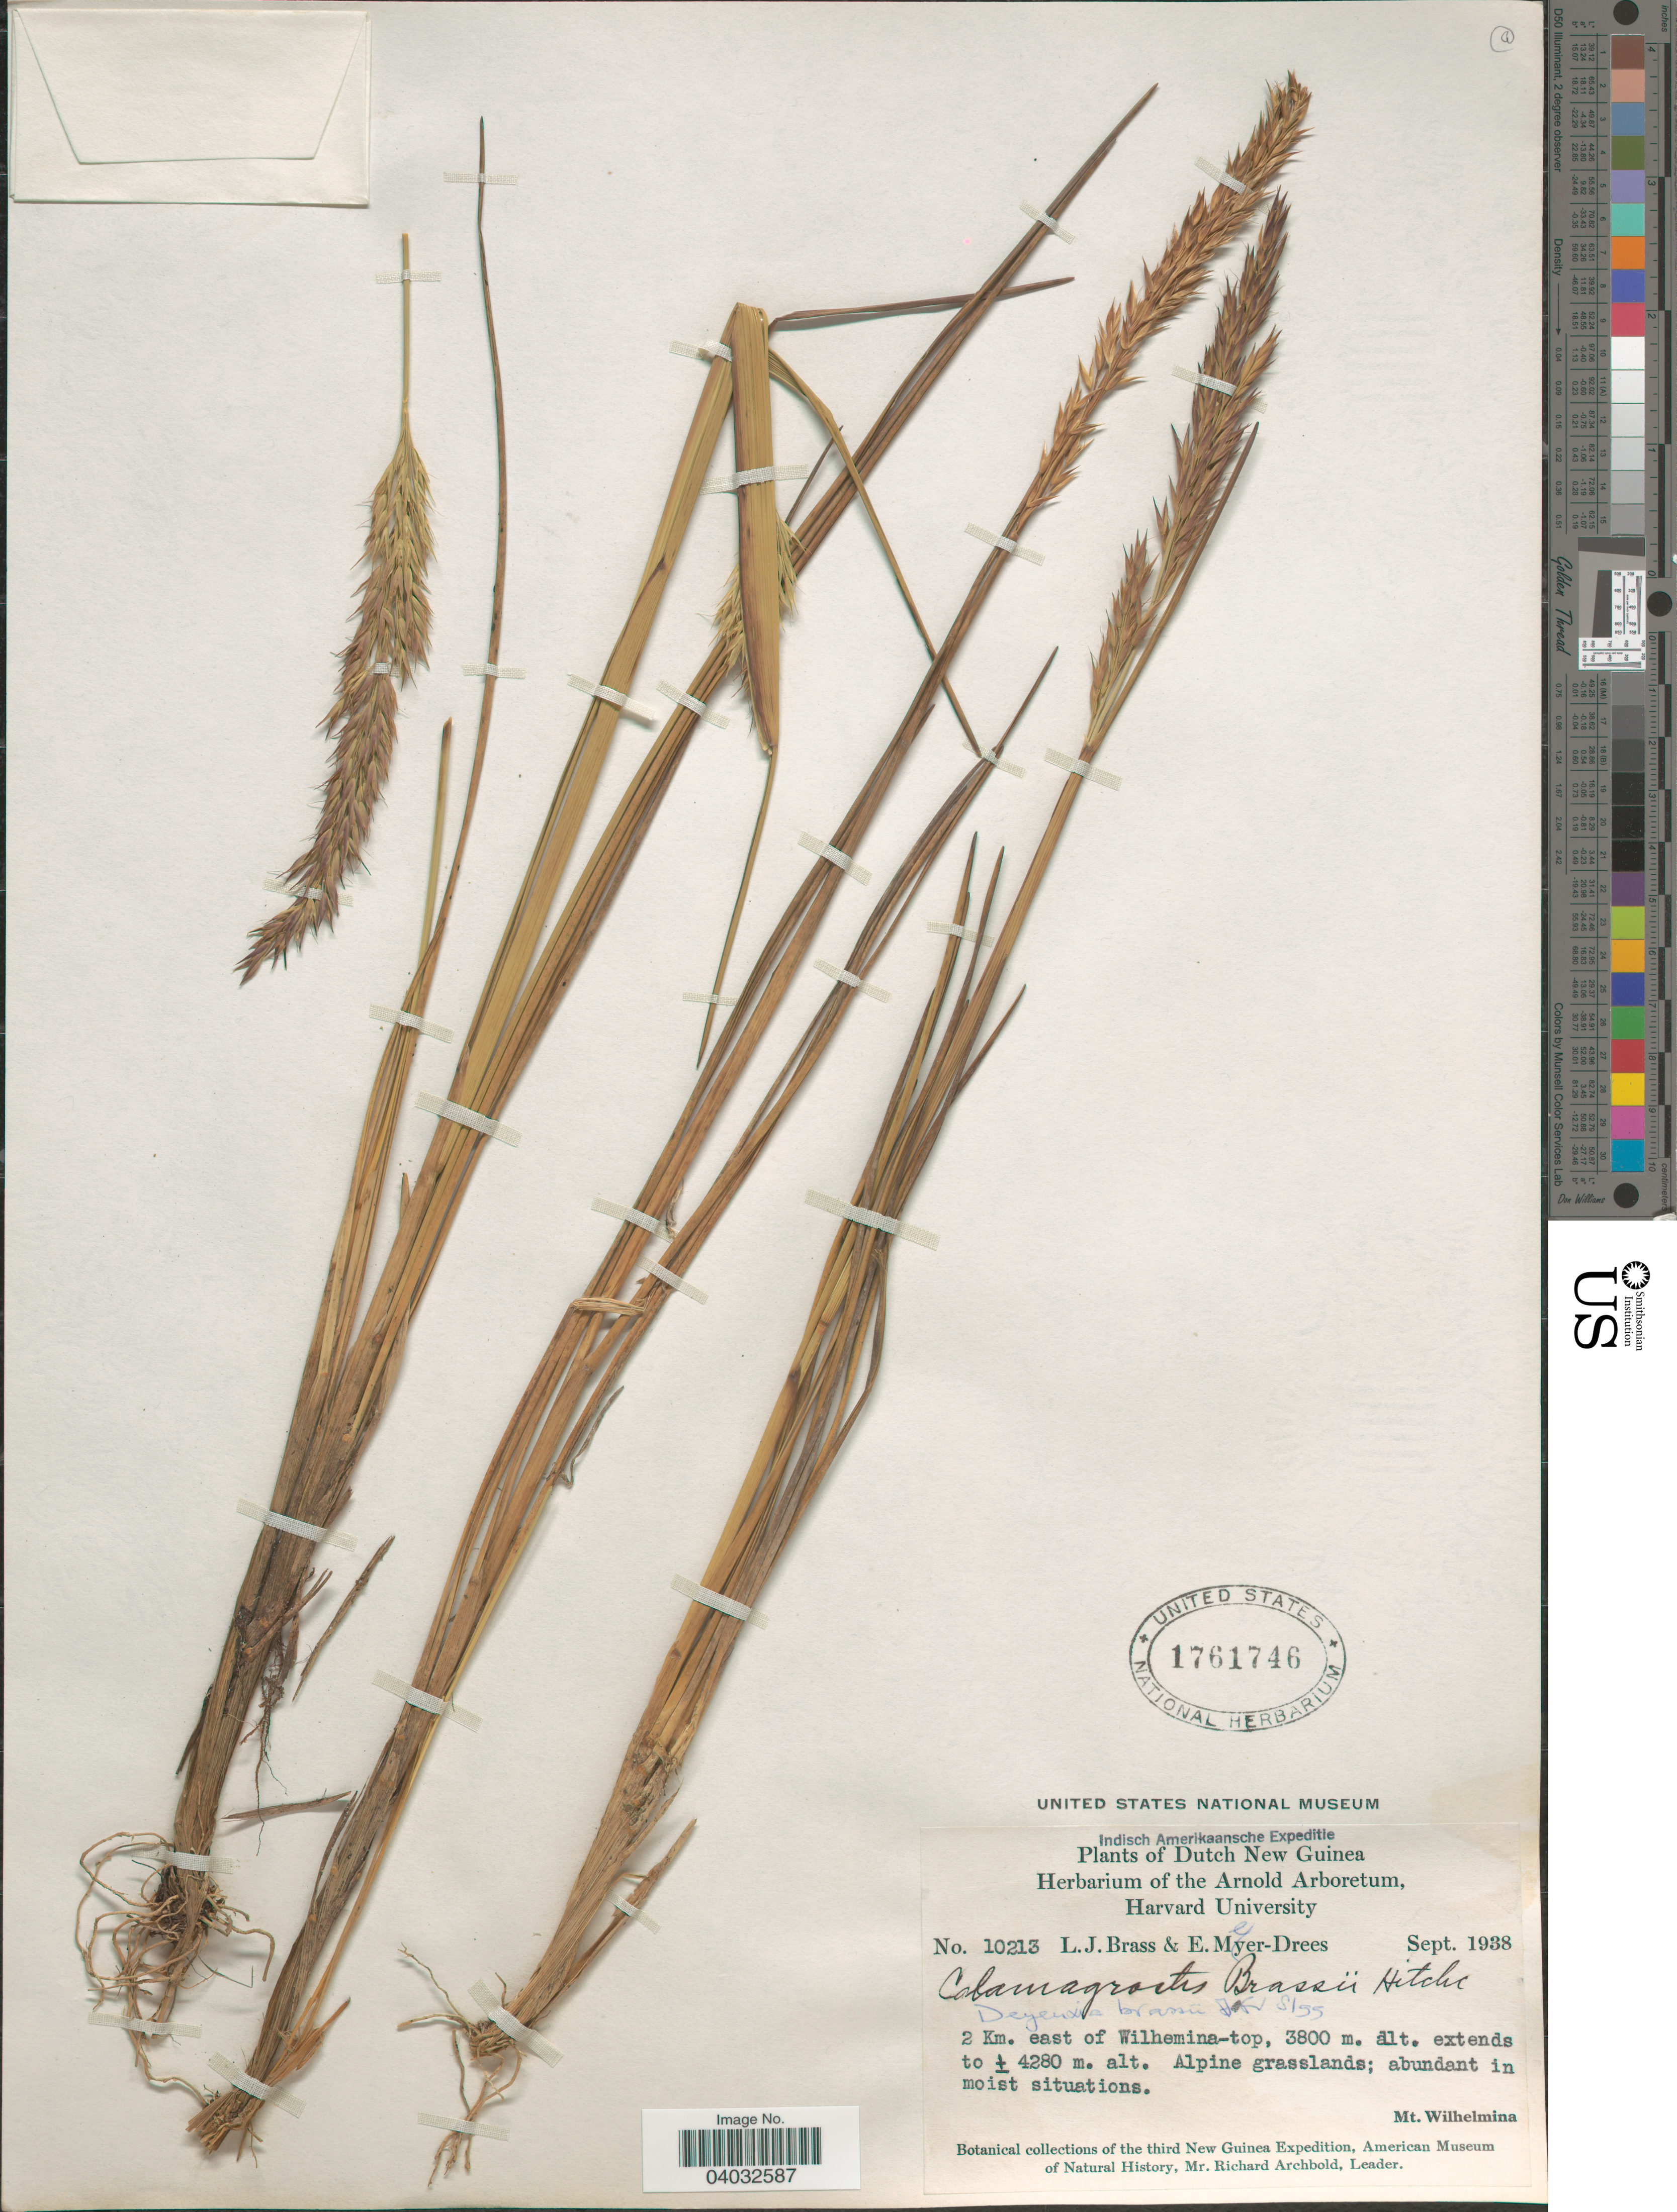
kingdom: Plantae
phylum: Tracheophyta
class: Liliopsida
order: Poales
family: Poaceae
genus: Calamagrostis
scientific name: Calamagrostis brassii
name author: Hitchc.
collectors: L. J. Brass & E. Meijer-Drees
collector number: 10213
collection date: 1938-09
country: Indonesia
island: New Guinea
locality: Dutch New Guinea. 2 Km. east of Wilhemina-top. Mt. Wilhelmina.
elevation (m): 3800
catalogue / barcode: US 1761746